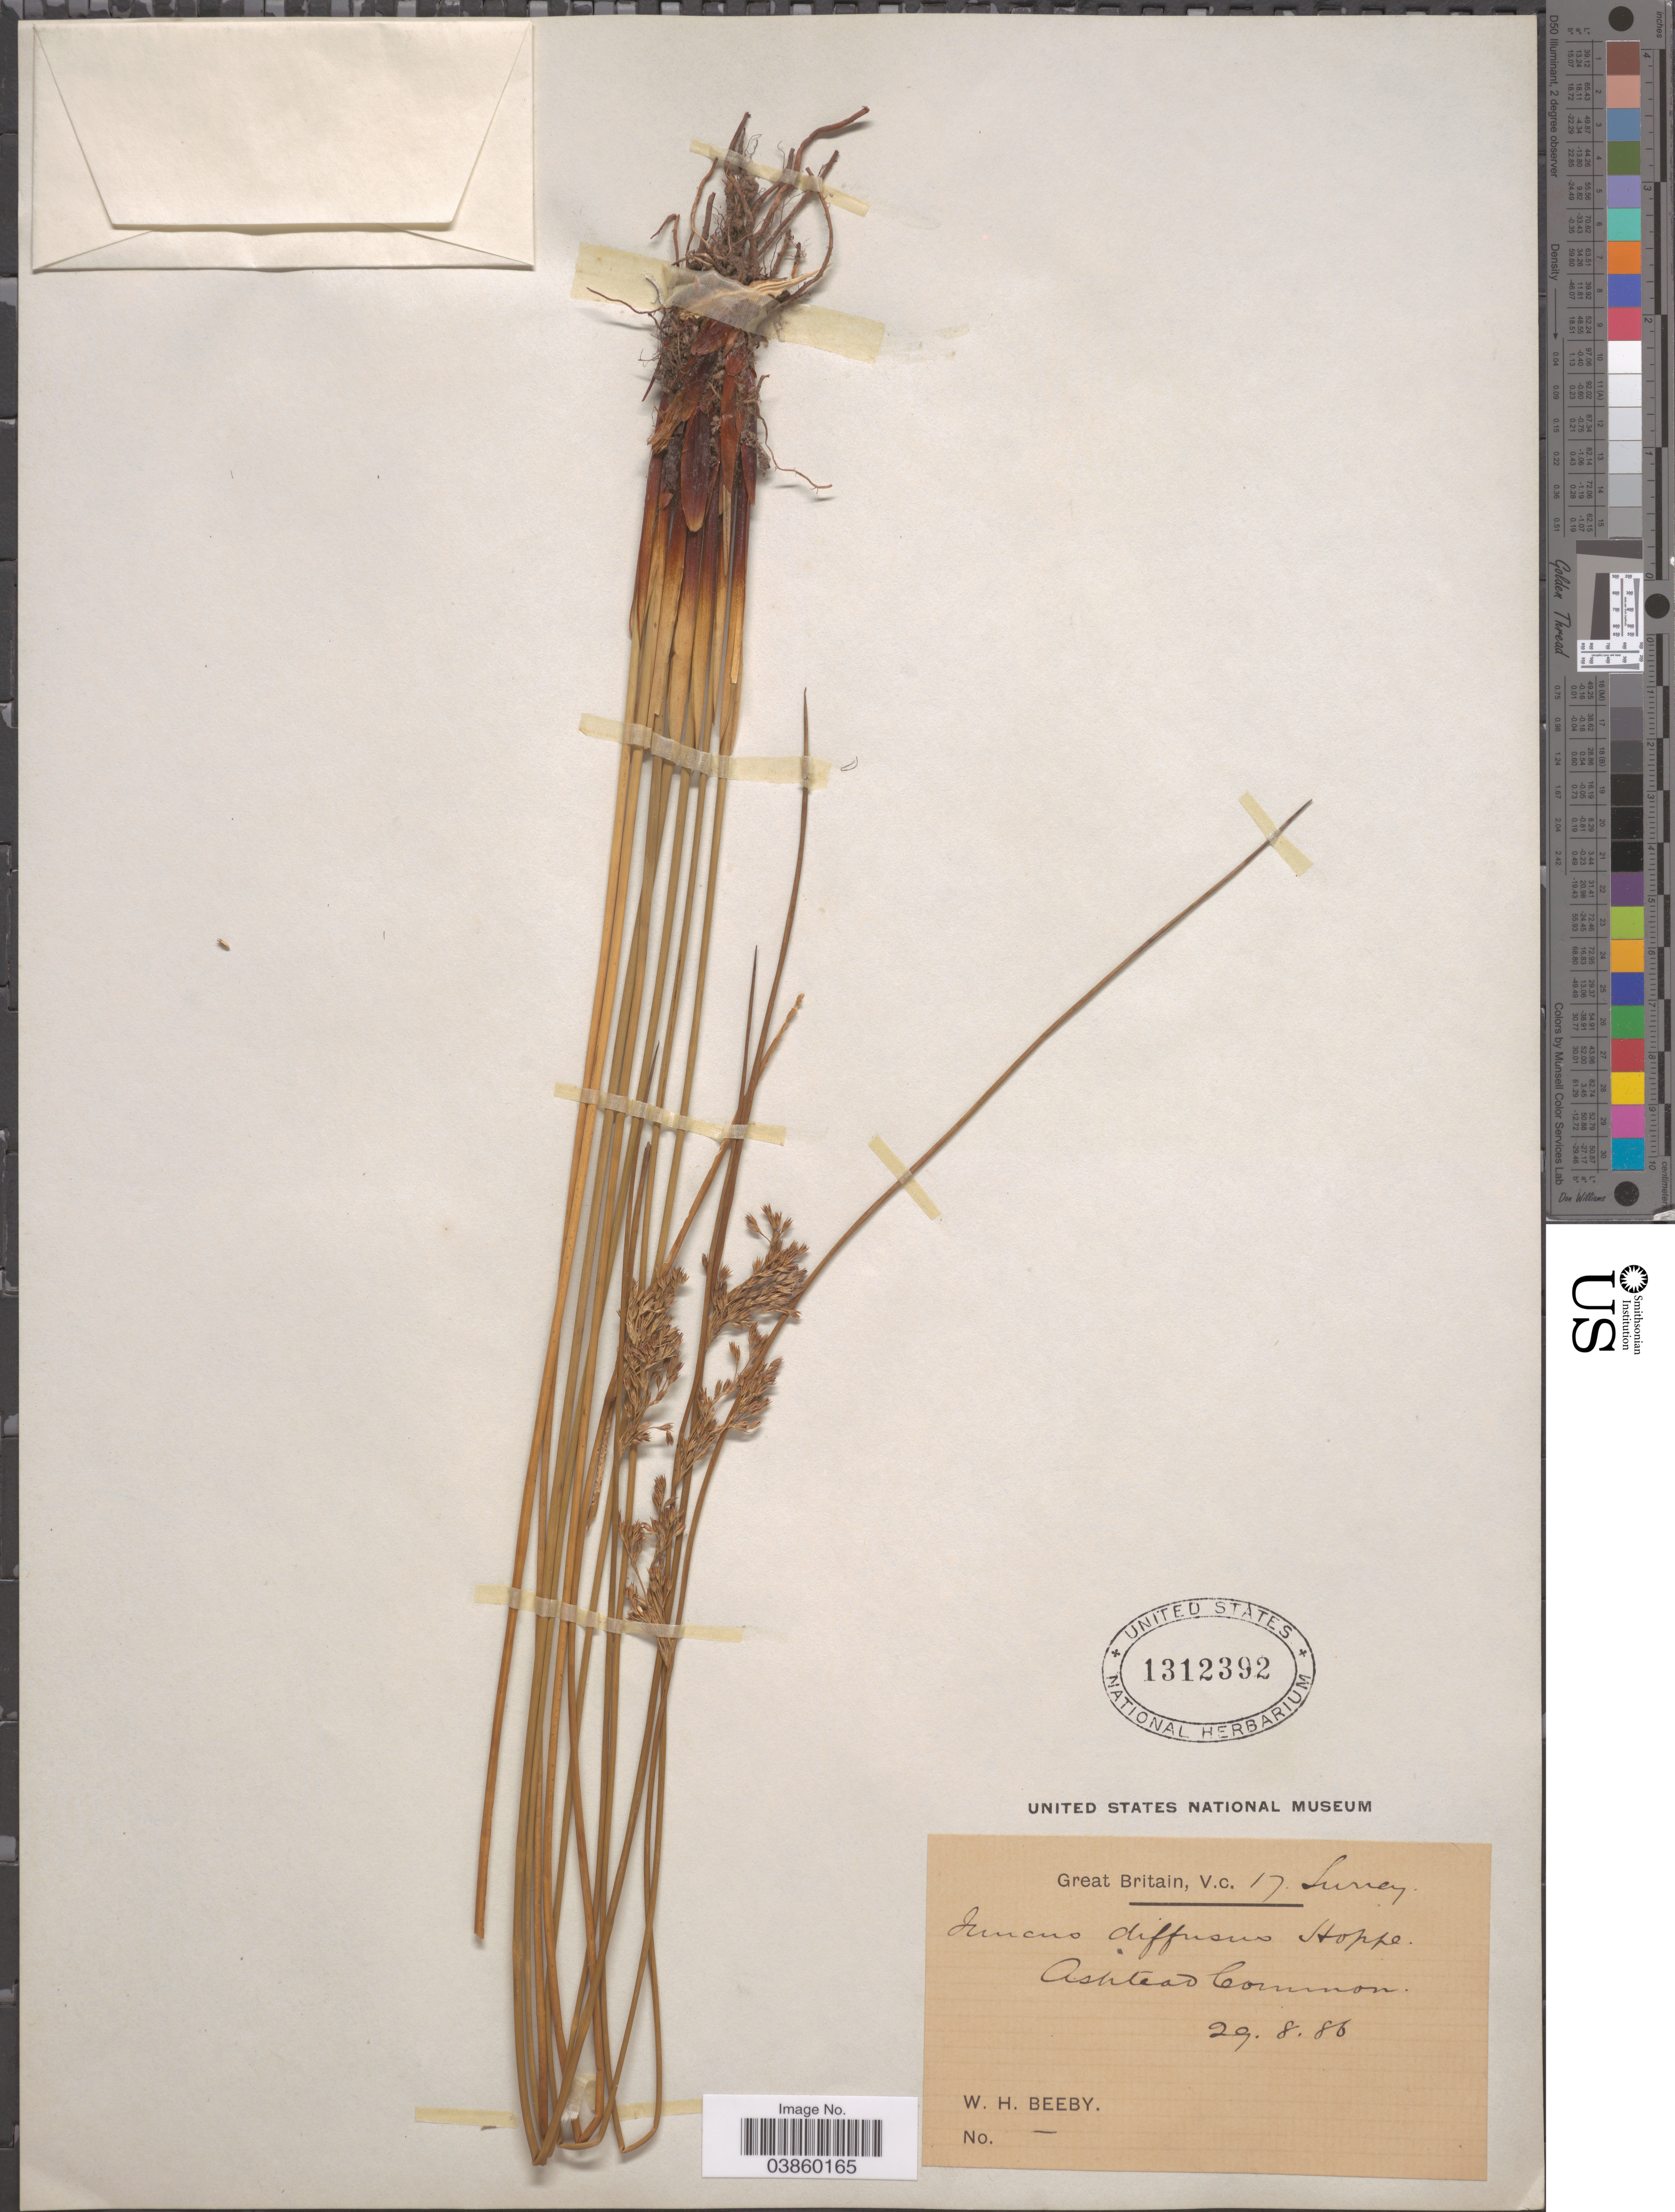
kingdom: Plantae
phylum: Tracheophyta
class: Liliopsida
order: Poales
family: Juncaceae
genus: Juncus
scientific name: Juncus diffusus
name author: Hoppe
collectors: W. Beeby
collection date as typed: Transcribed d/m/y: 29/8/86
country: United Kingdom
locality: Great Britain. Surrey. Ashtead common.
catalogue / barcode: US 1312392